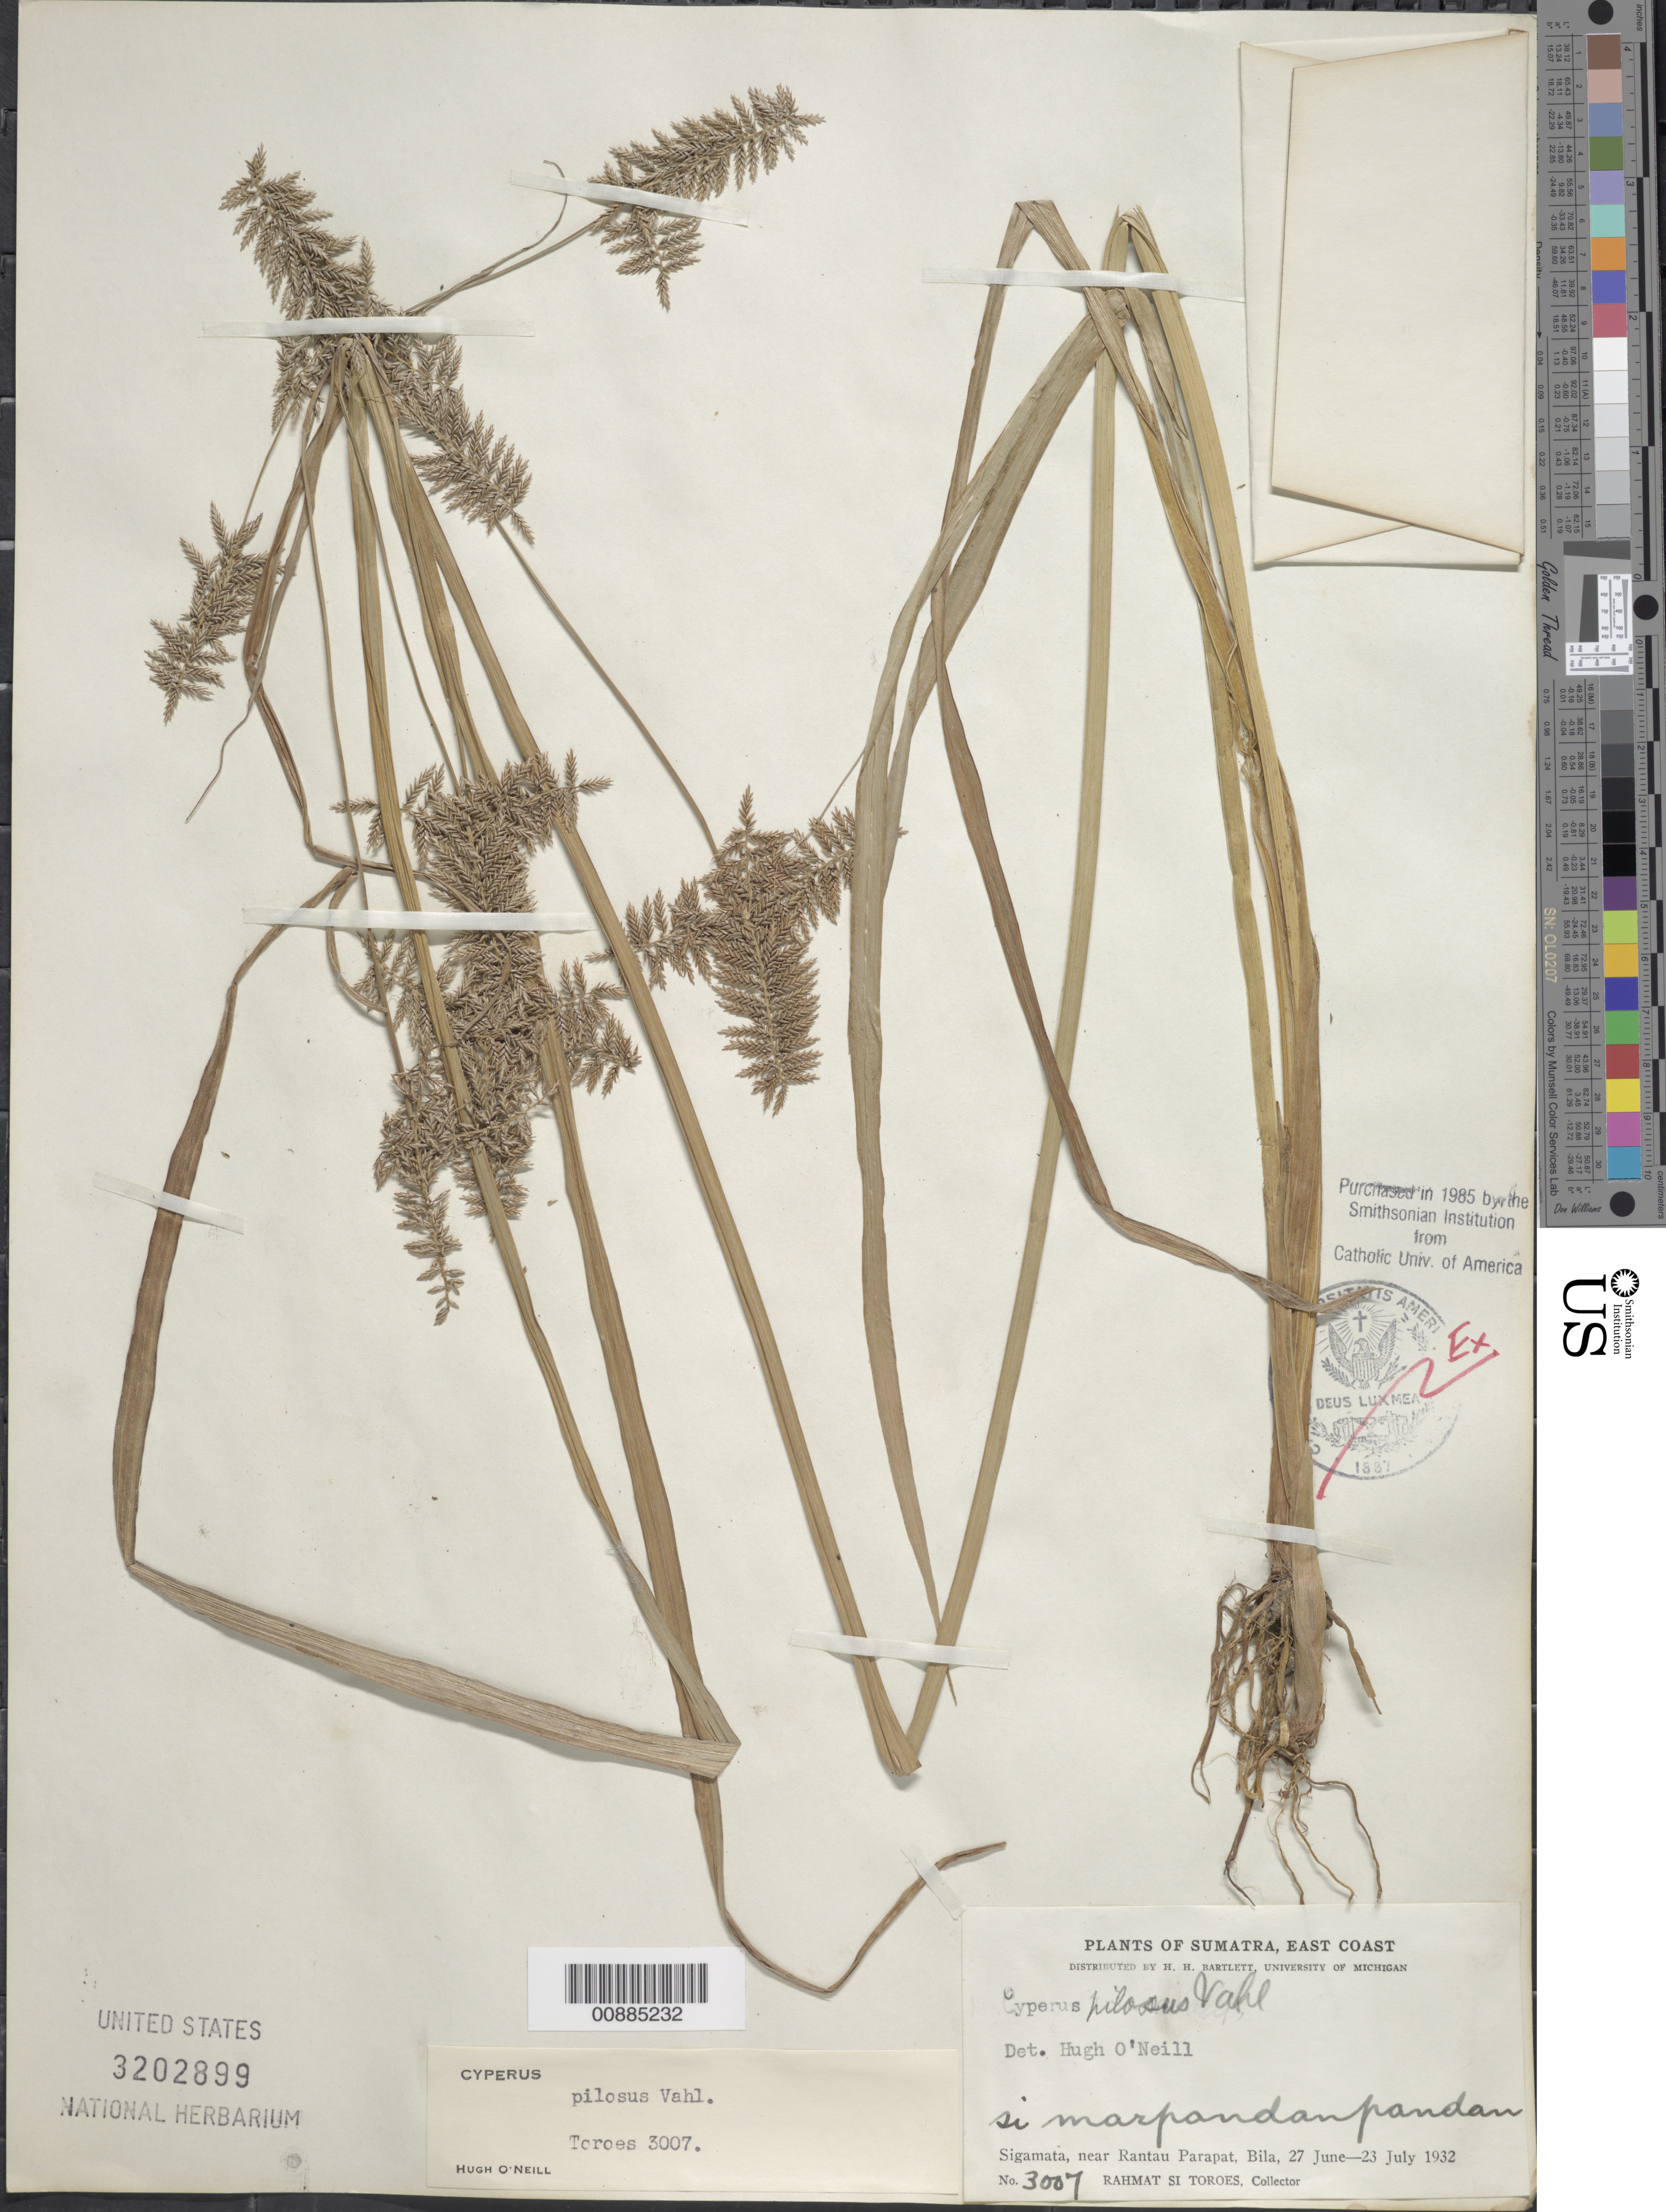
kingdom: Plantae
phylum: Tracheophyta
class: Liliopsida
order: Poales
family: Cyperaceae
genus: Cyperus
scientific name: Cyperus pilosus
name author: Vahl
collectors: Rahmat Si Boeea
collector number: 3007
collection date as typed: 27 Jun 1932 to 23 Jul 1932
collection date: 1932-06-27/1932-07-23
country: Indonesia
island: Sumatra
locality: Sigamata, near Rantau parapat, Bila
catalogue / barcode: US 3202899